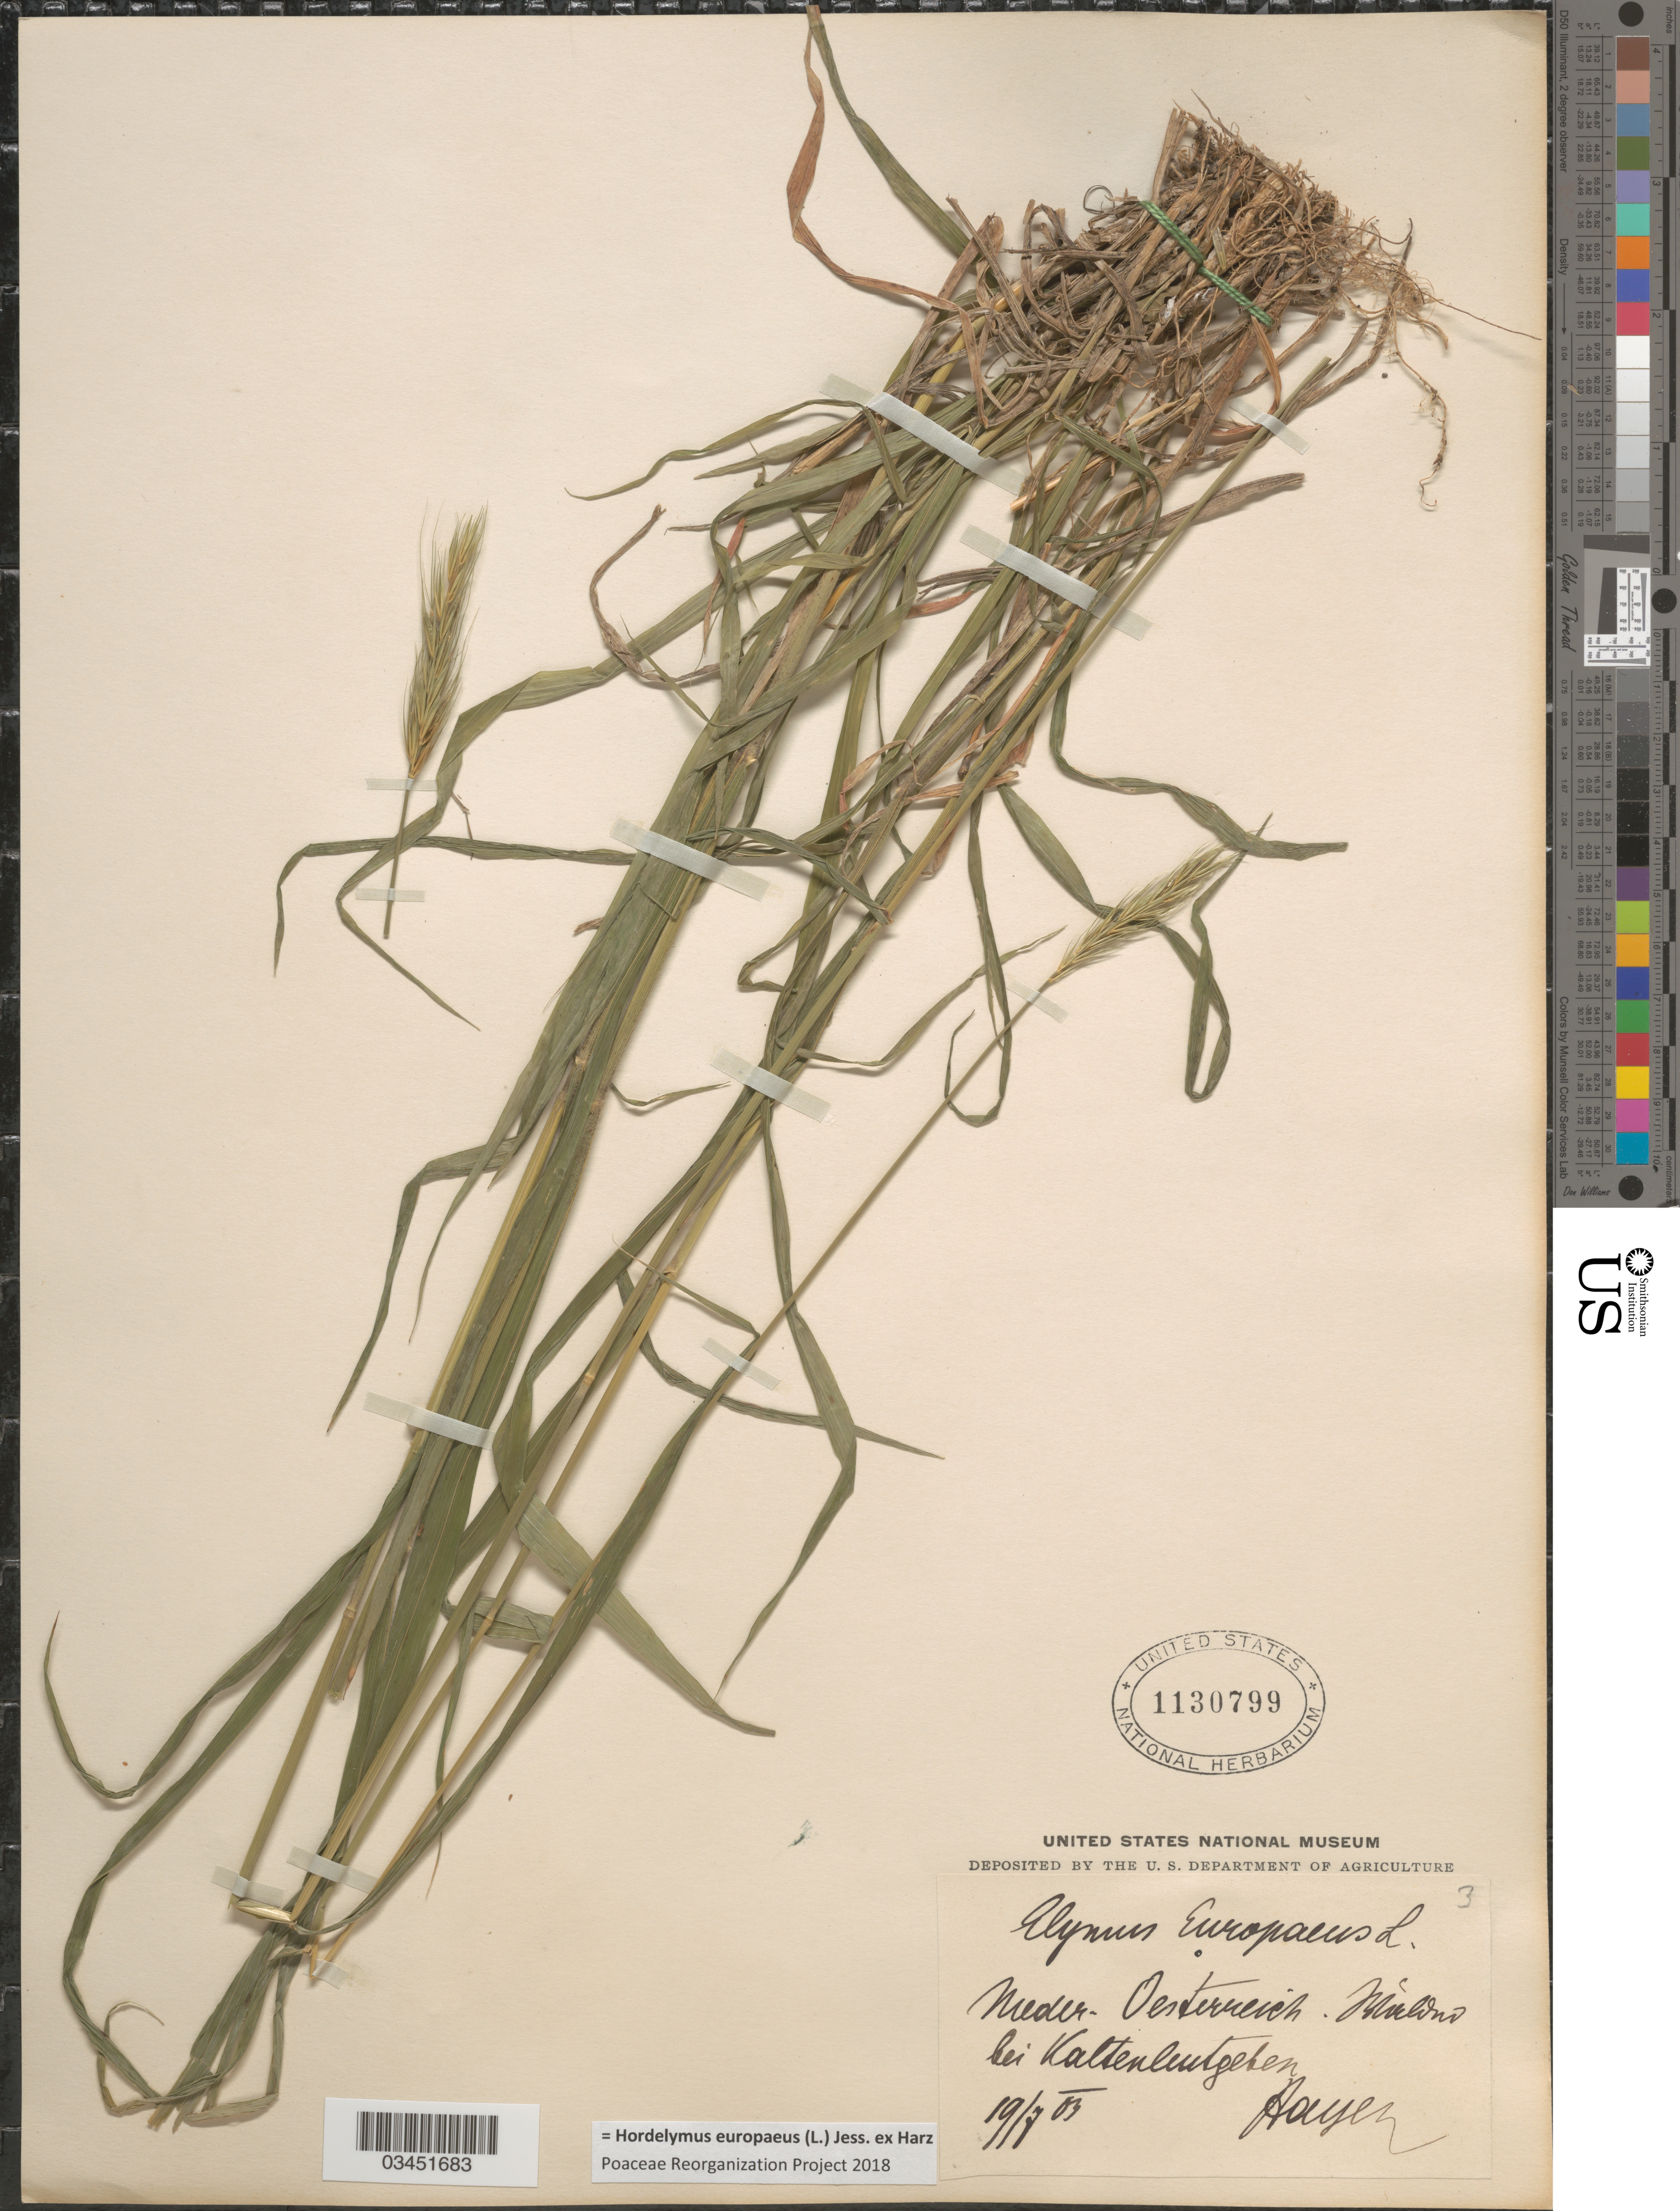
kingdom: Plantae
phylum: Tracheophyta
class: Liliopsida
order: Poales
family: Poaceae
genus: Hordelymus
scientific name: Hordelymus europaeus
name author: (L.) Jess. ex Harz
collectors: Hayer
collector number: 3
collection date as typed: Transcribed d/m/y: 19/7/3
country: Austria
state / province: Niederosterreich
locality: Nieder Oesterreich. [illegible text] bei Kaltenleutgeben.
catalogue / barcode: US 1130799